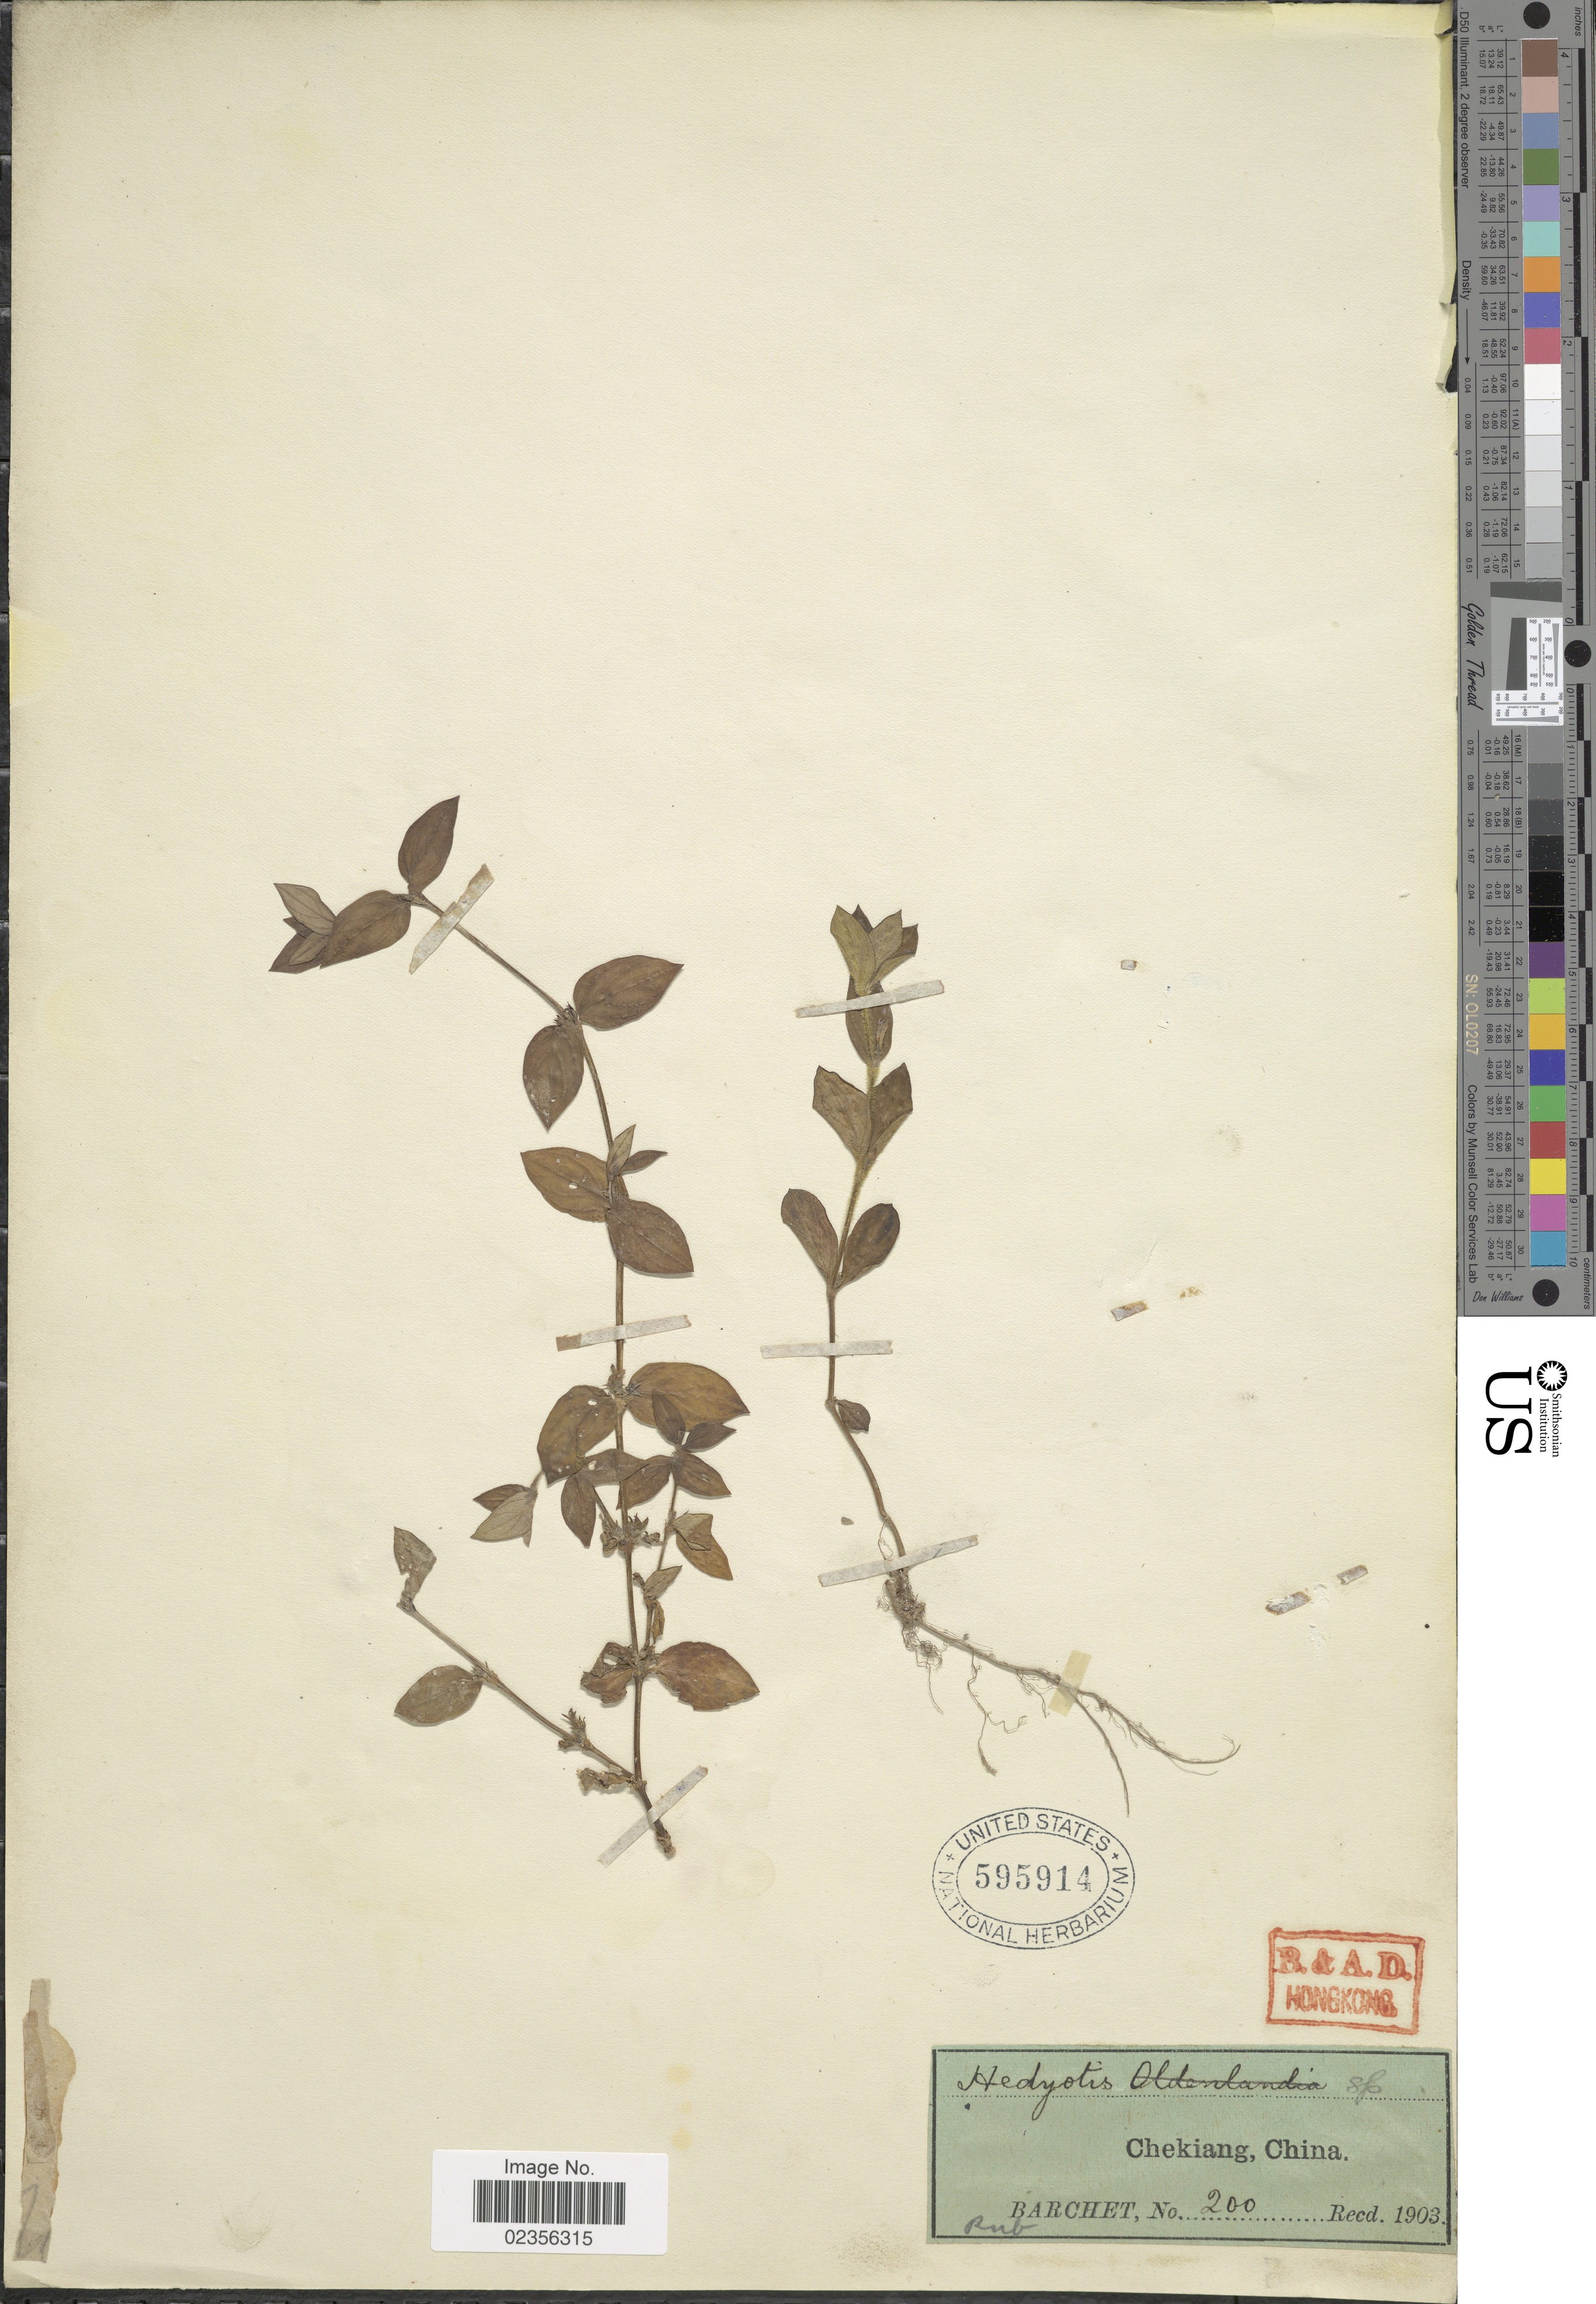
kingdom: Plantae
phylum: Tracheophyta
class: Magnoliopsida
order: Gentianales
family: Rubiaceae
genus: Hedyotis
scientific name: Hedyotis sp.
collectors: Barchet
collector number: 2200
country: China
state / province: Zhejiang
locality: Chekiang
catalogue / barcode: US 595914